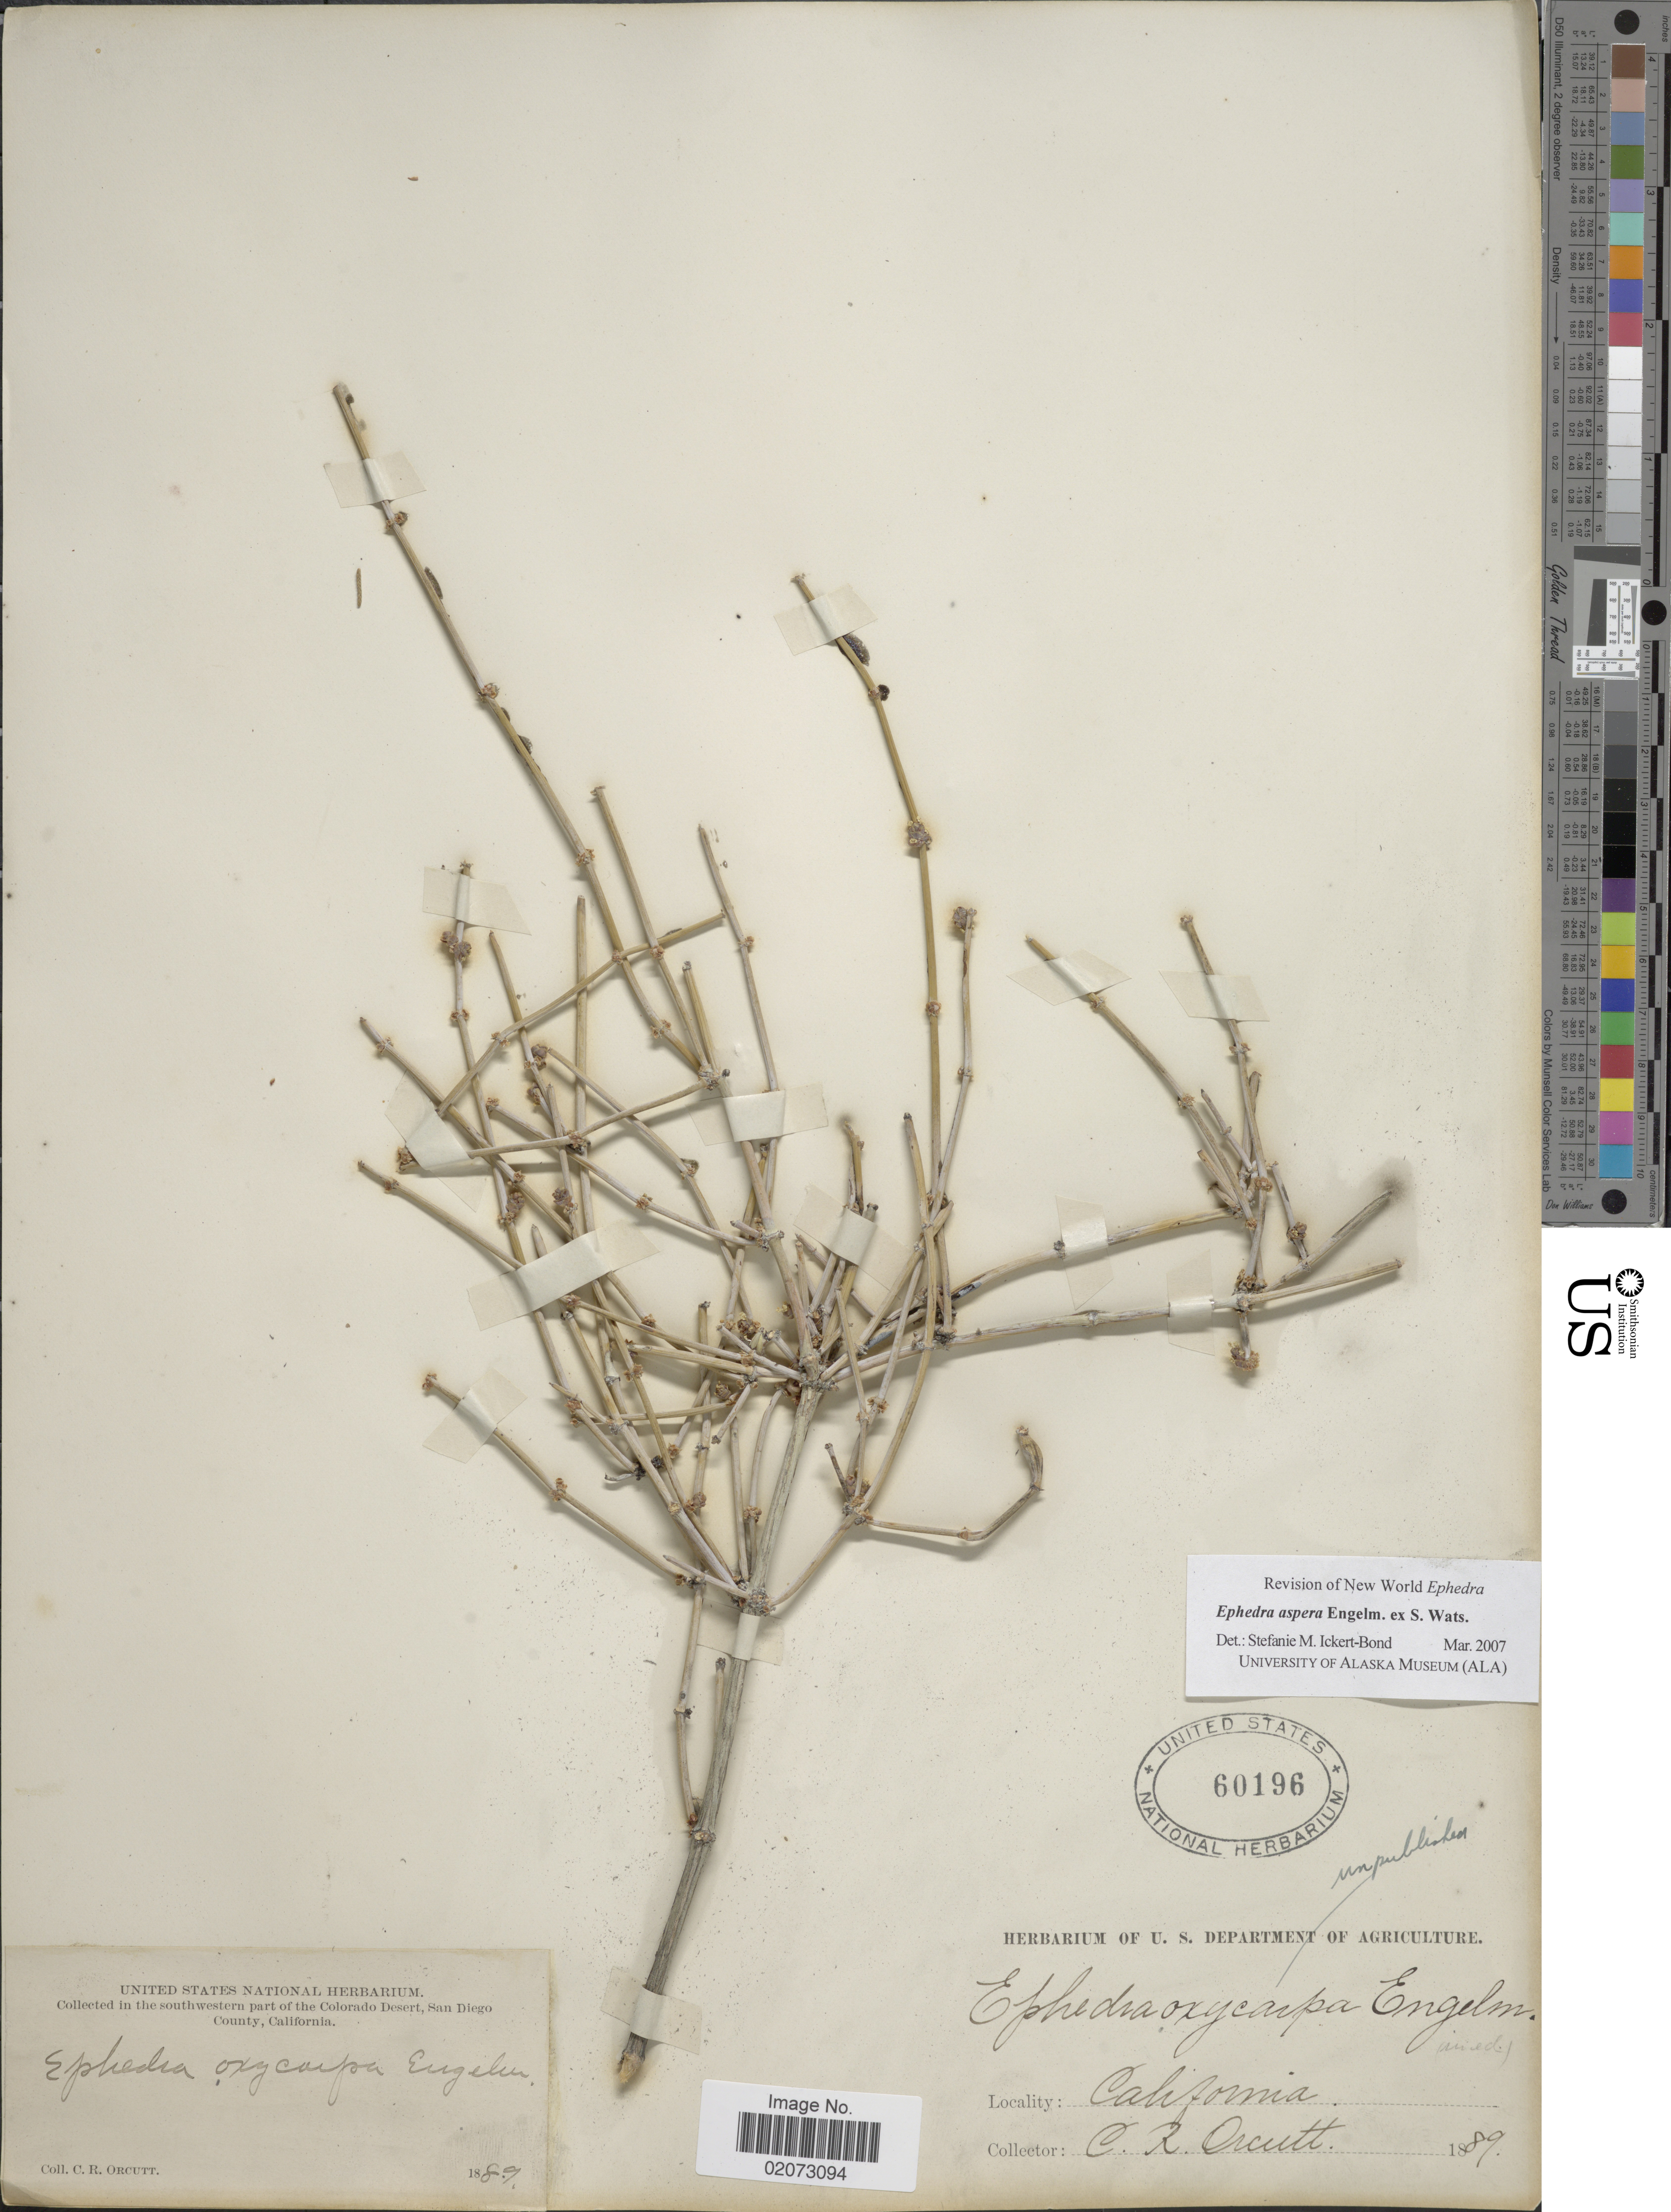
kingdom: Plantae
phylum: Tracheophyta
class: Gnetopsida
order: Ephedrales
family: Ephedraceae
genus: Ephedra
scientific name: Ephedra aspera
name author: Engelm. ex S. Watson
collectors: C. R. Orcutt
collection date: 1889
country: United States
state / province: California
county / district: San Diego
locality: Southwestern part of the Colorado Desert; San Diego County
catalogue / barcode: US 60196